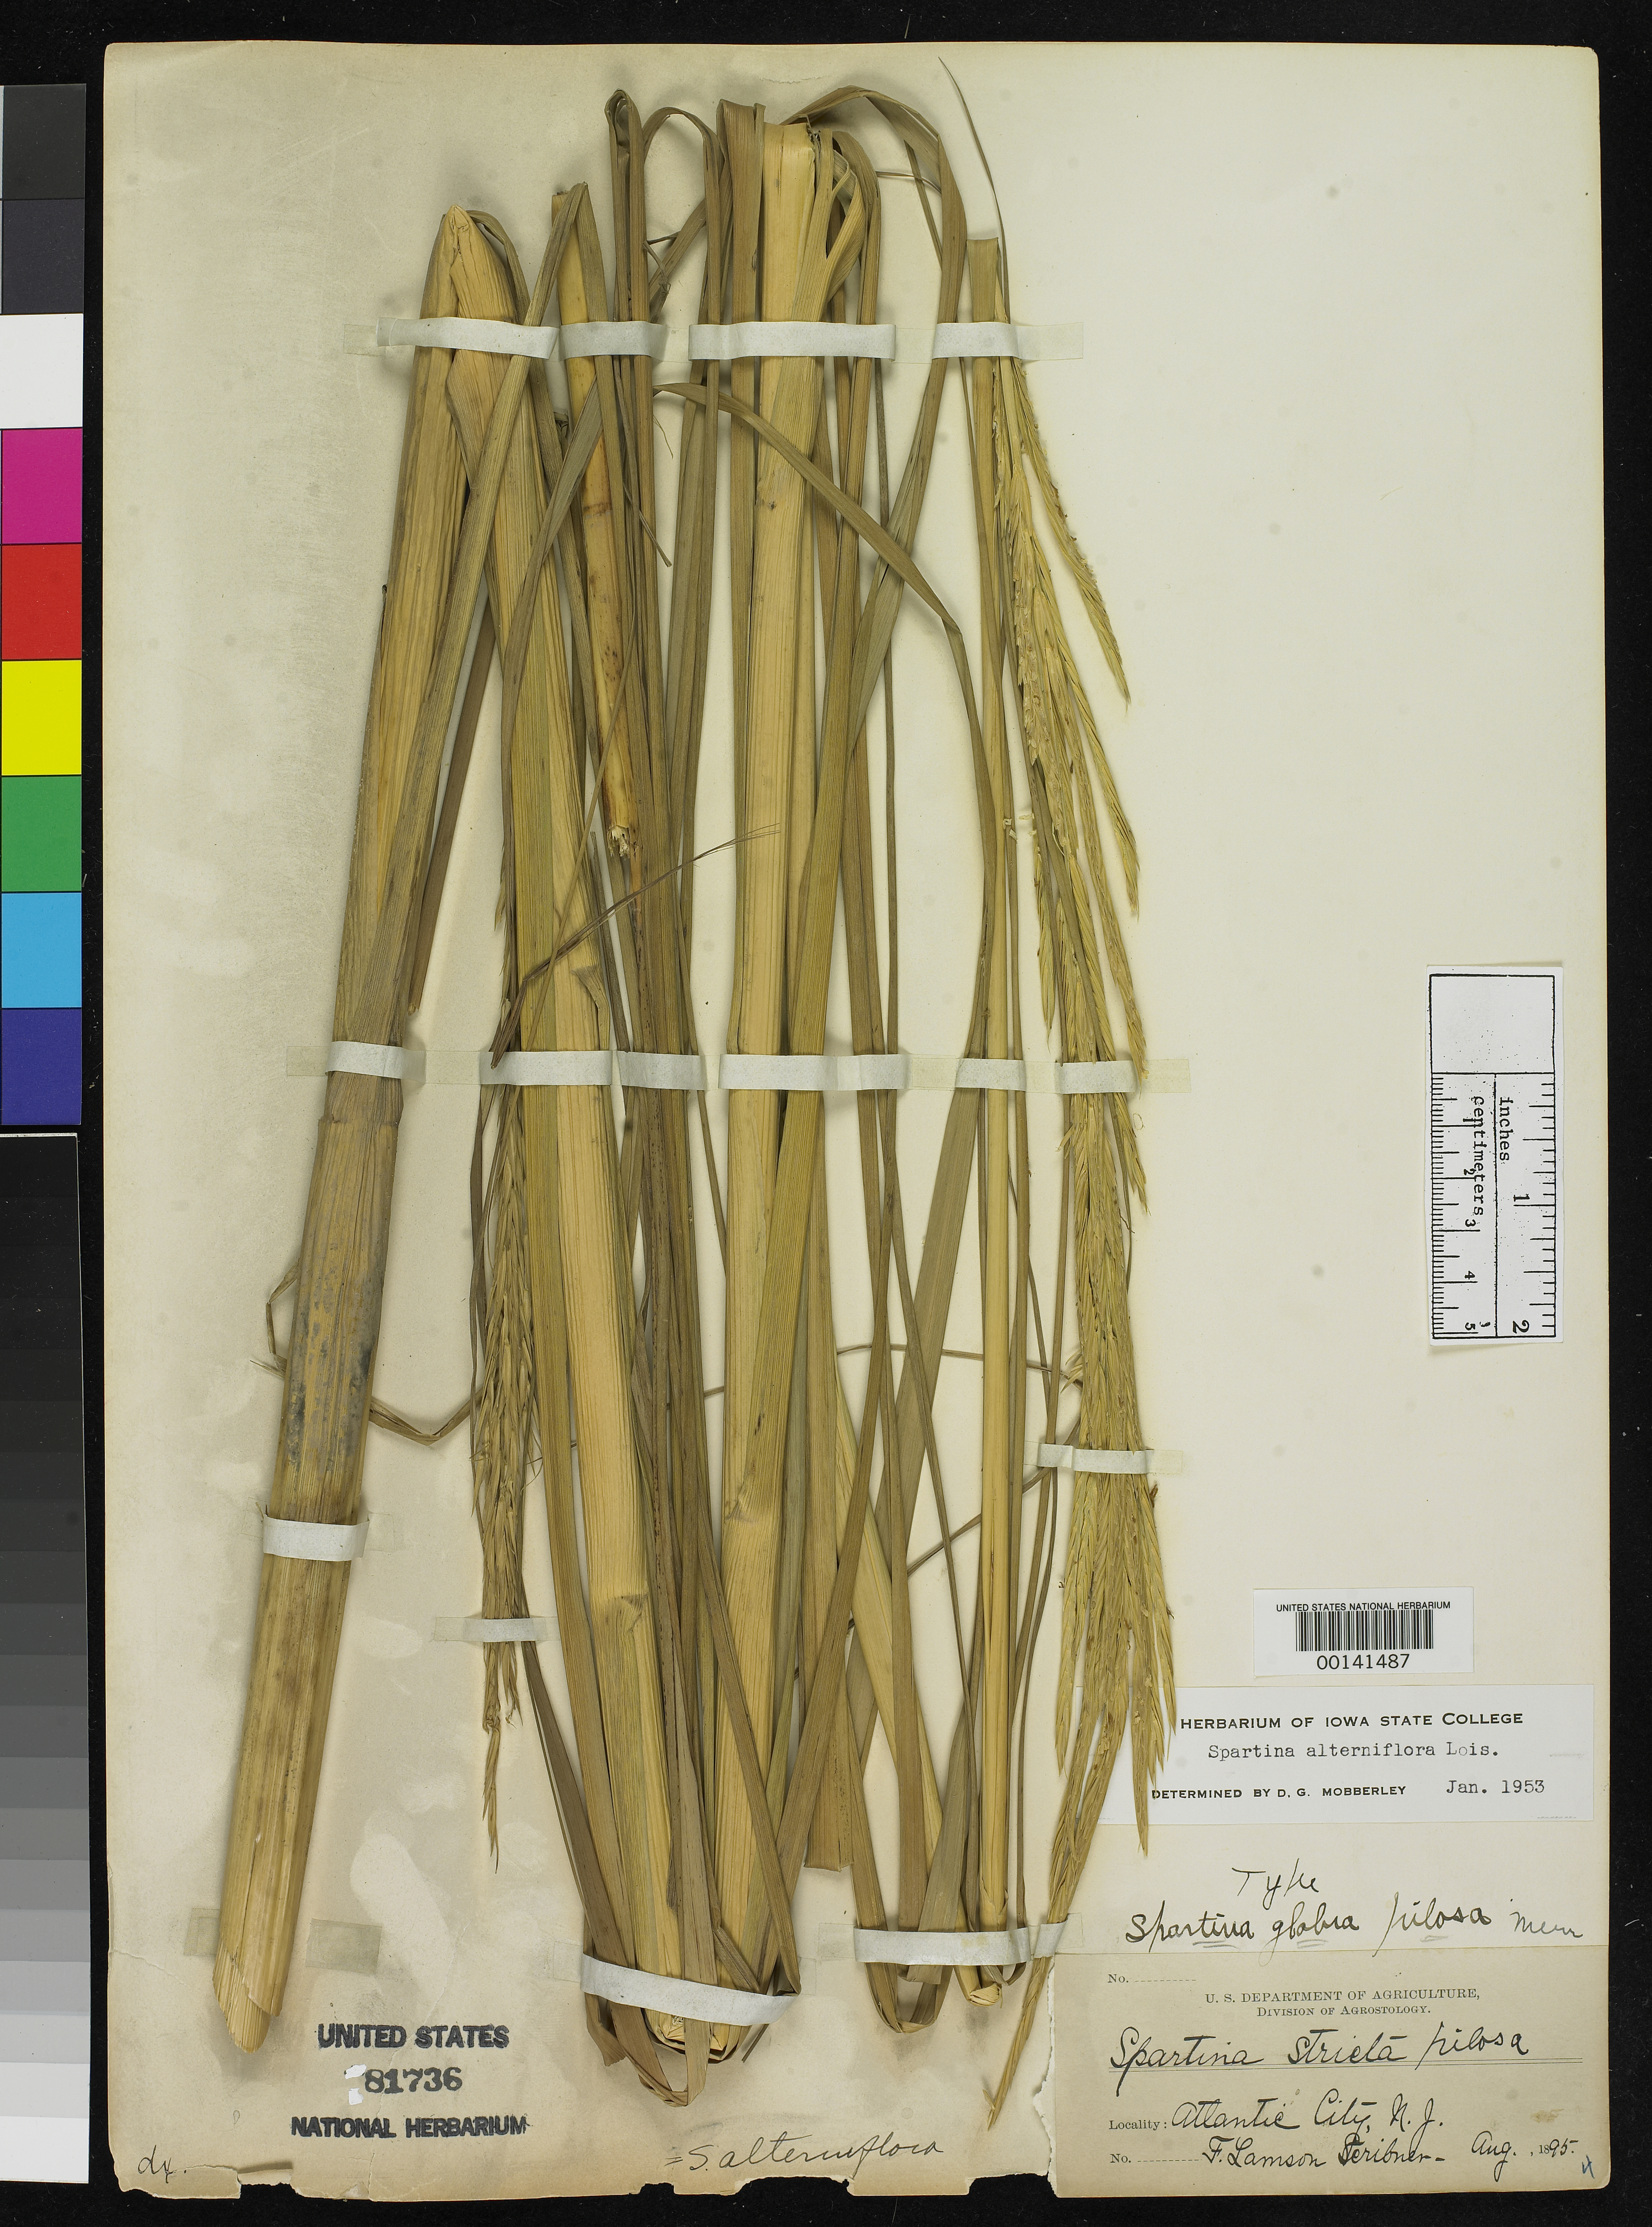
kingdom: Plantae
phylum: Tracheophyta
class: Liliopsida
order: Poales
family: Poaceae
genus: Spartina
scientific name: Spartina glabra var. pilosa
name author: Merr.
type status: Isotype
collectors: F. L. Scribner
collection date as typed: Aug 1895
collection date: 1895-08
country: United States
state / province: New Jersey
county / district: Atlantic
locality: Atlantic City.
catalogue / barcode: US 81736